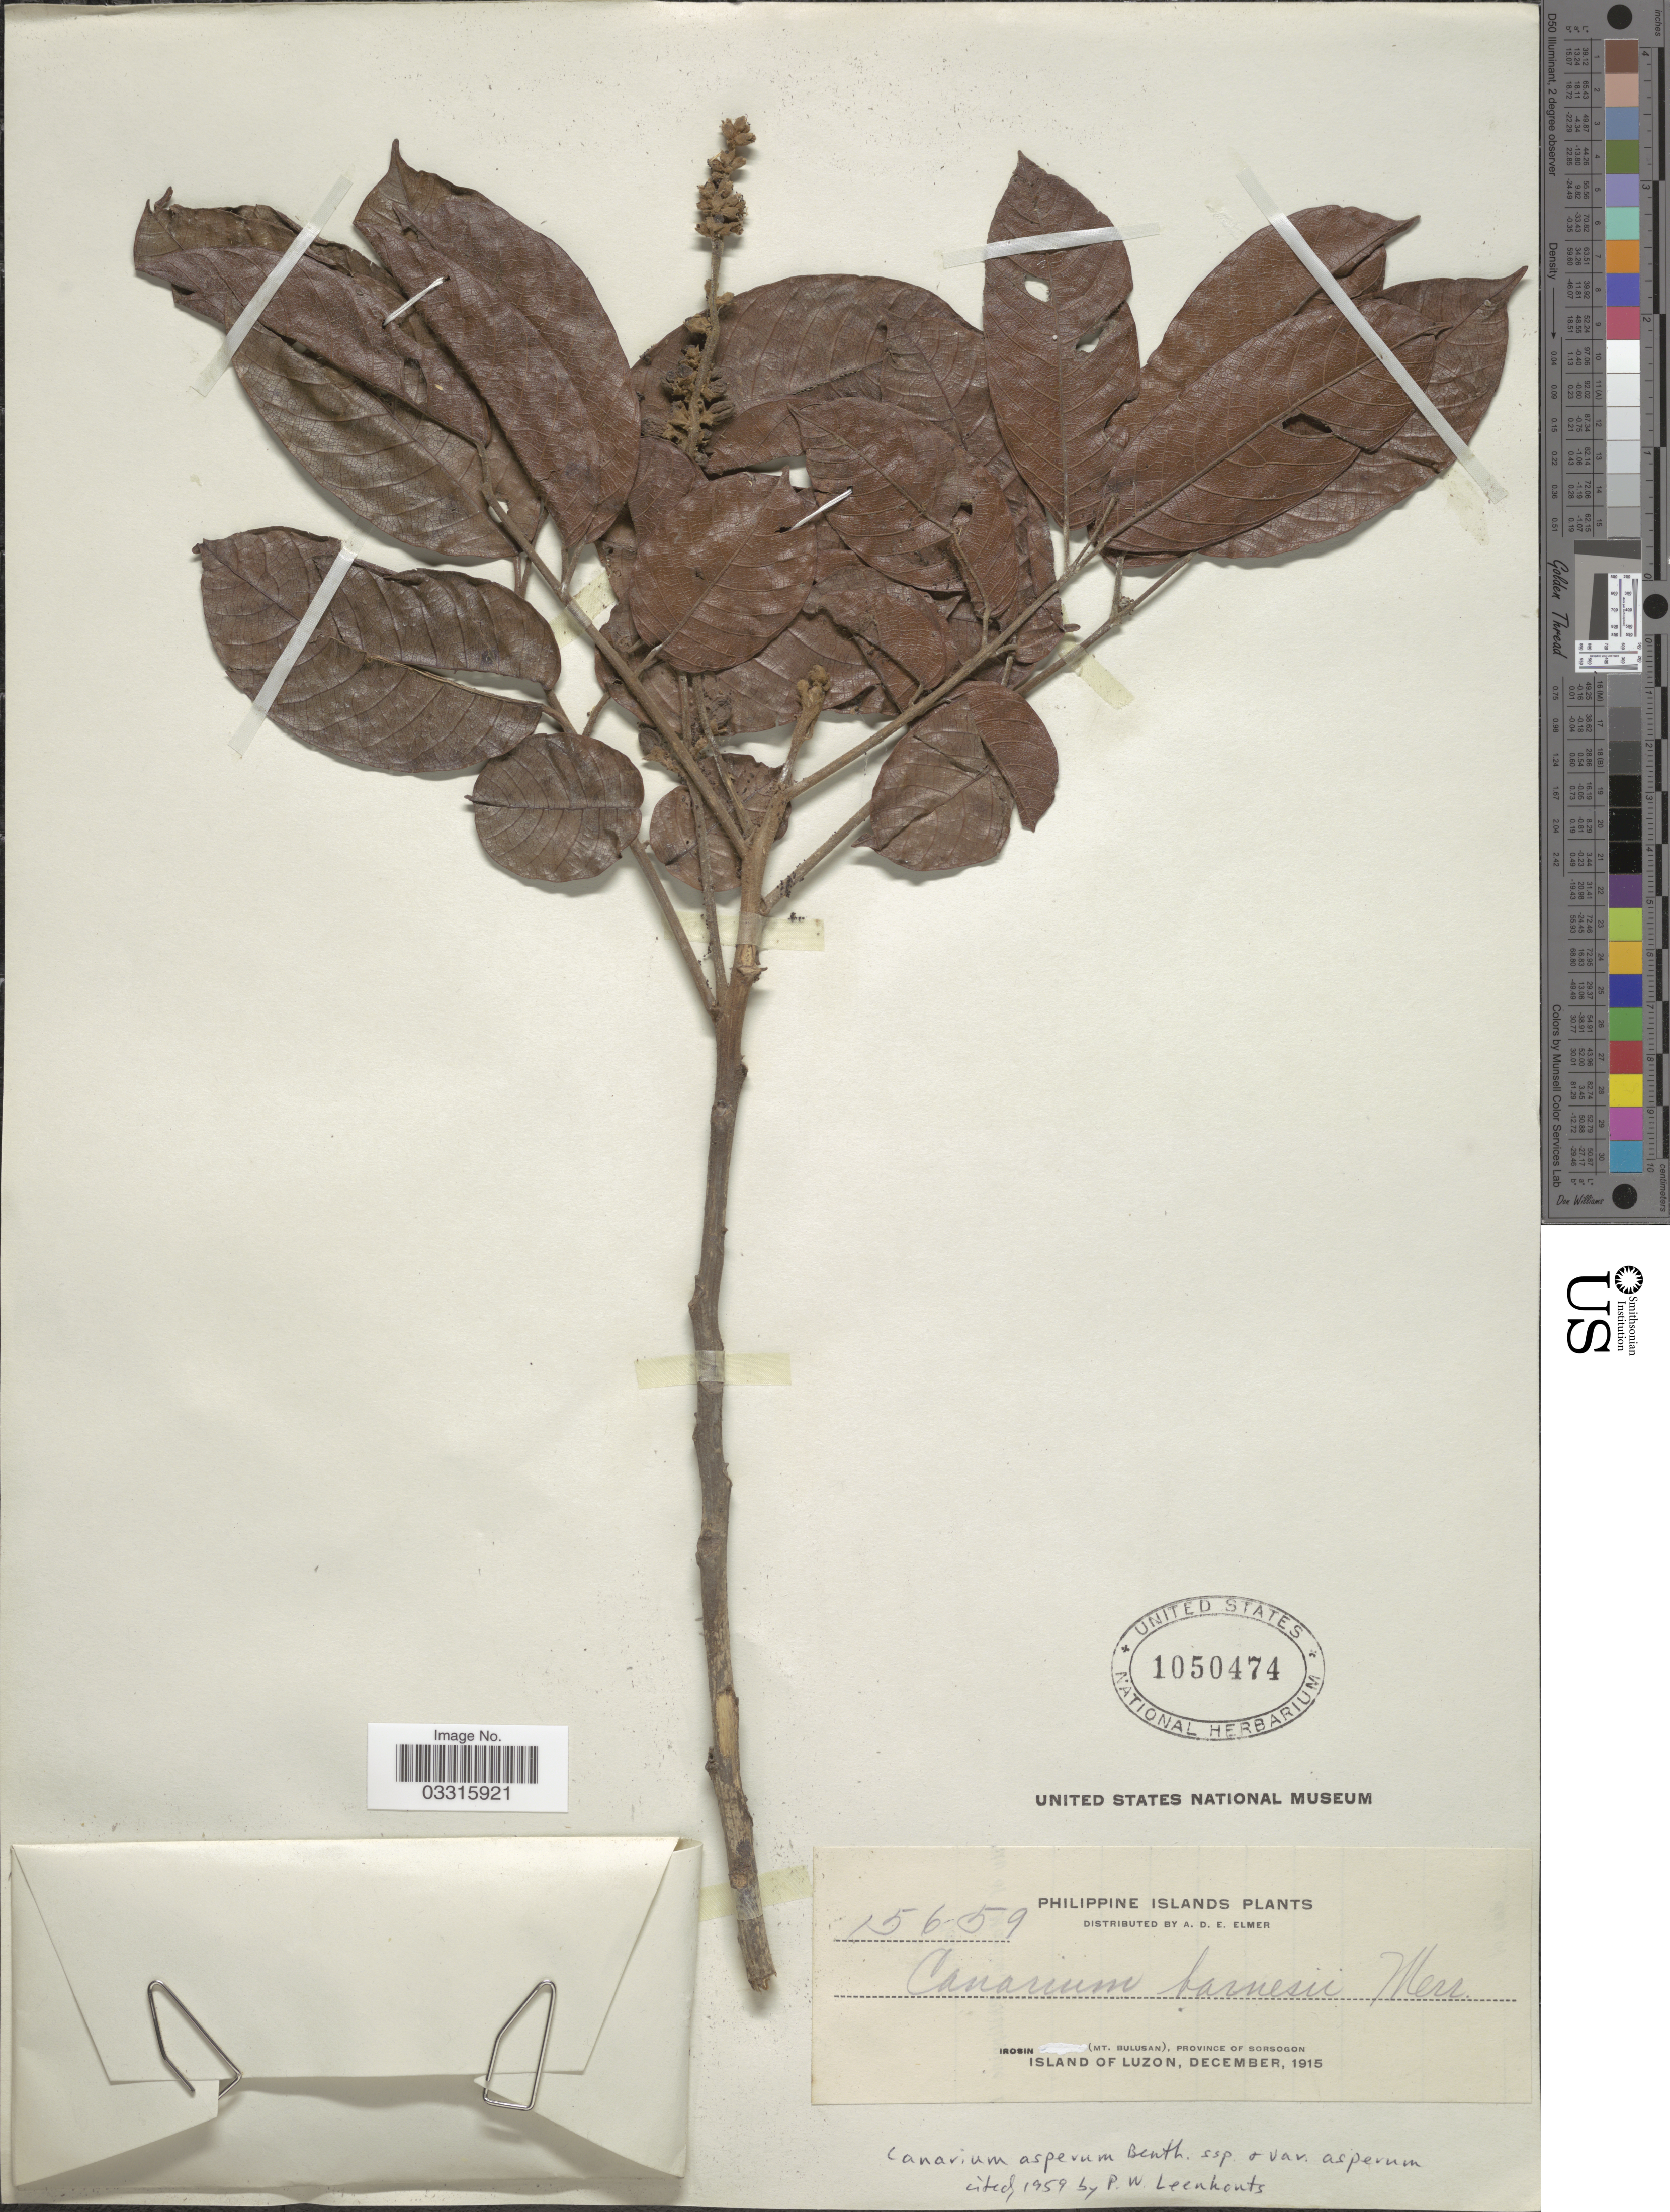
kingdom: Plantae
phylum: Tracheophyta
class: Magnoliopsida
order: Sapindales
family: Burseraceae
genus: Canarium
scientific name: Canarium asperum subsp. asperum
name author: Benth.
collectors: A. D. E. Elmer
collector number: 15659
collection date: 1915-12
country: Philippines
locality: Irosin (Mt. Bulusan), Province of Sorsogon, Island of Luzon.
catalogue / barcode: US 1050474